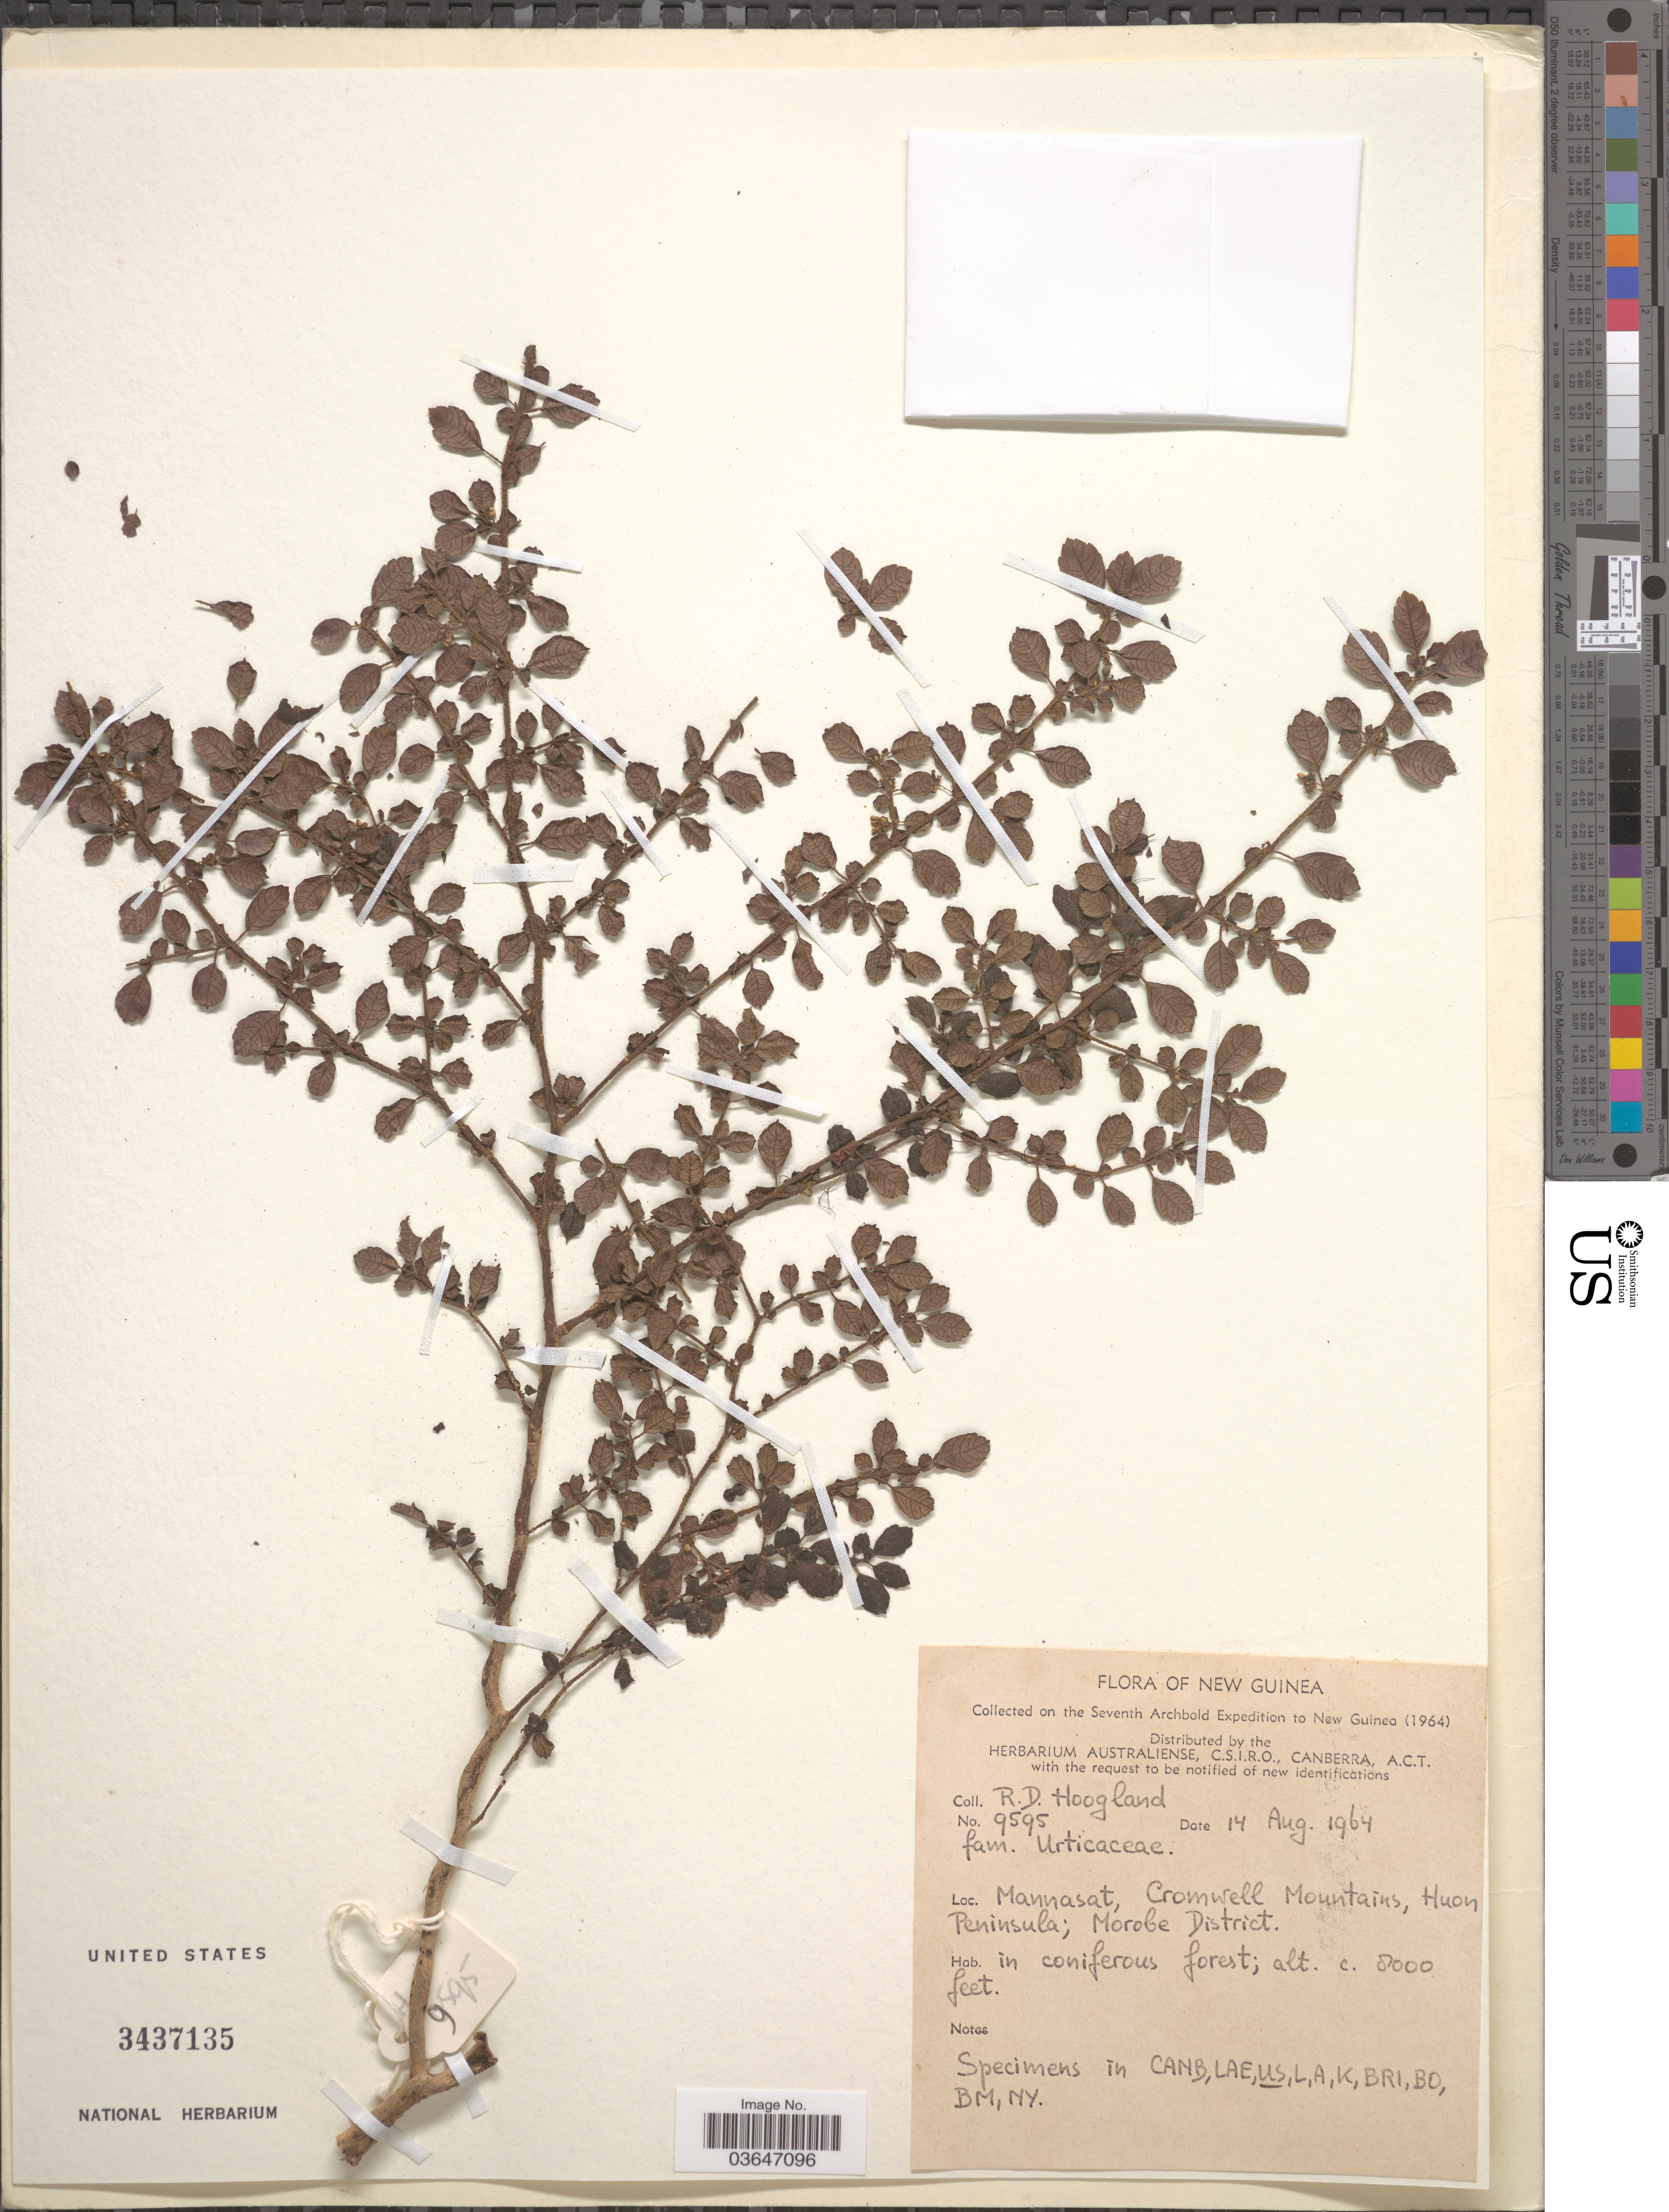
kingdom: Plantae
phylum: Tracheophyta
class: Magnoliopsida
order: Proteales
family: Proteaceae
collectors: R. D. Hoogland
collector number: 9595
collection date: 1964-08-14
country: Papua New Guinea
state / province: Morobe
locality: New Guinea. Mannasat, Cromwell Mountains, Huon Peninsula; Morobe District.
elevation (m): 2438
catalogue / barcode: US 3437135